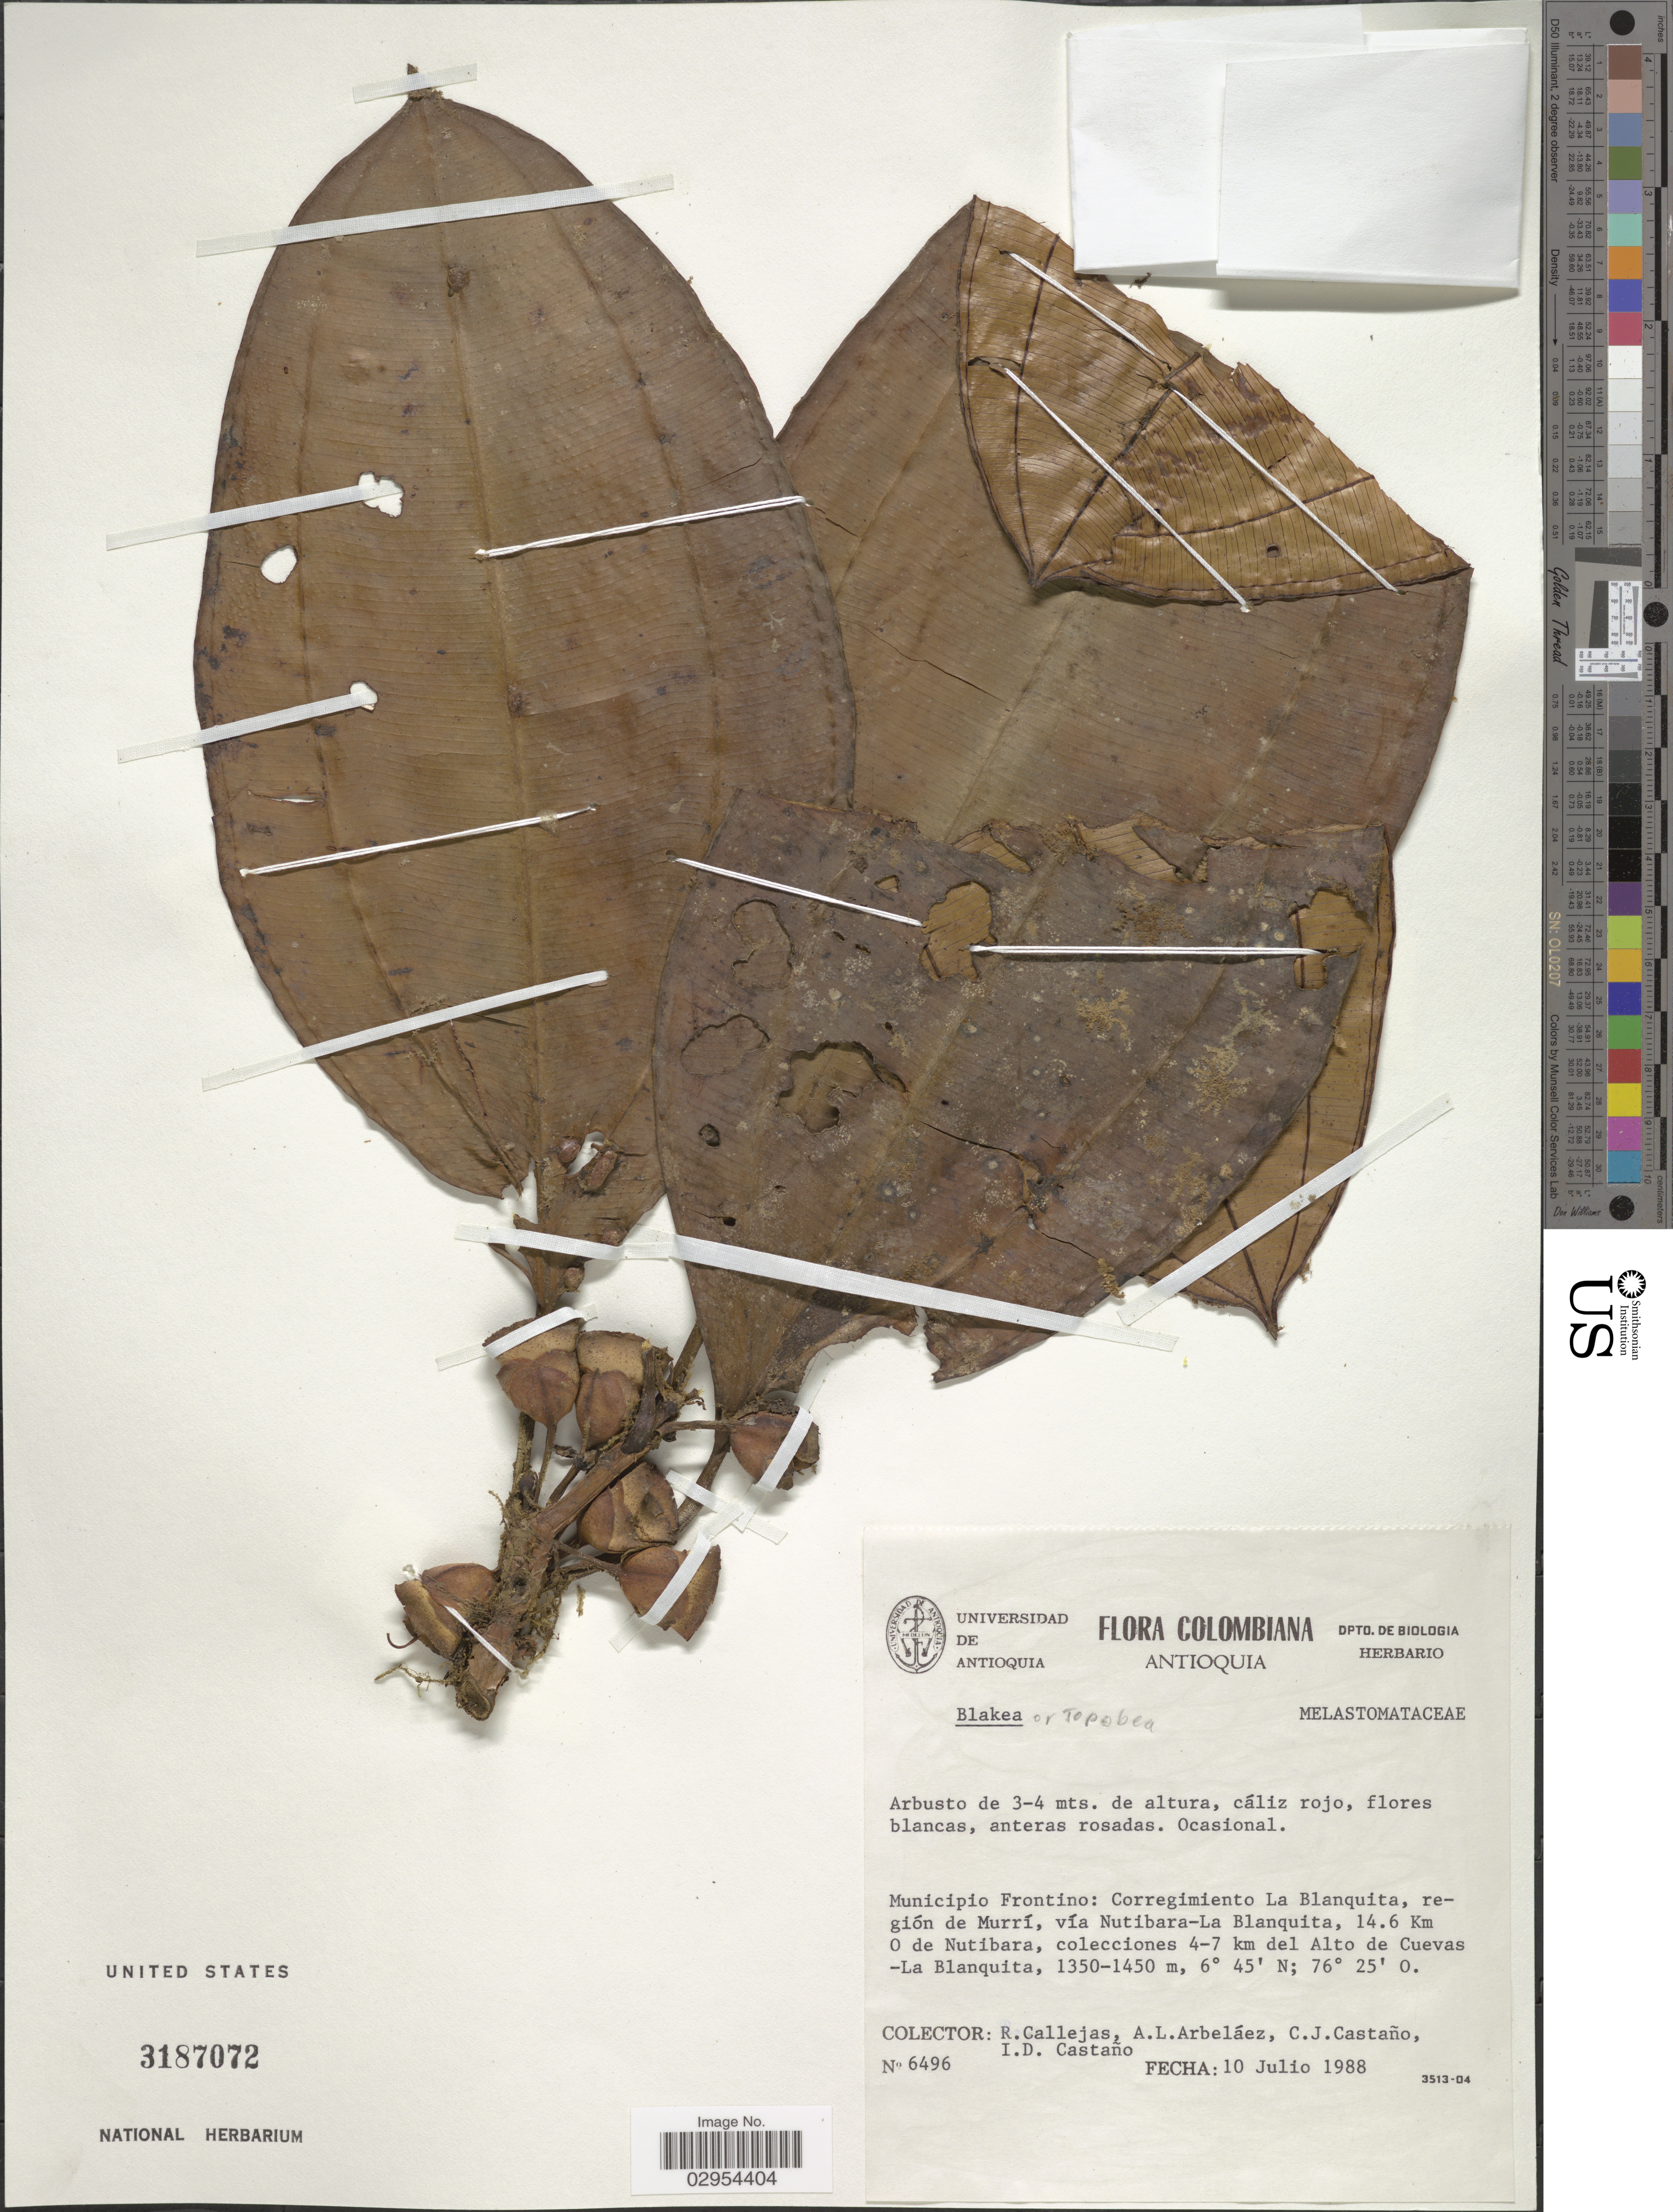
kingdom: Plantae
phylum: Tracheophyta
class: Magnoliopsida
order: Myrtales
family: Melastomataceae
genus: Topobea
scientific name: Topobea sp.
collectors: R. Callejas, A. Arbeláez Alvarez, C. Castano & I. Castaño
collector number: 6496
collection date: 1988-07-10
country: Colombia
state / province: Antioquia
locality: Municipio Frontino: Corregimiento La Blanquita, región de Murrí, vía Nutibara-La Blanquita, 14.6 Km O de Nutibara, colecciones 4-7 km del Alto de Cuevas - La Blanquita.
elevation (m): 1350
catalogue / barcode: US 3187072